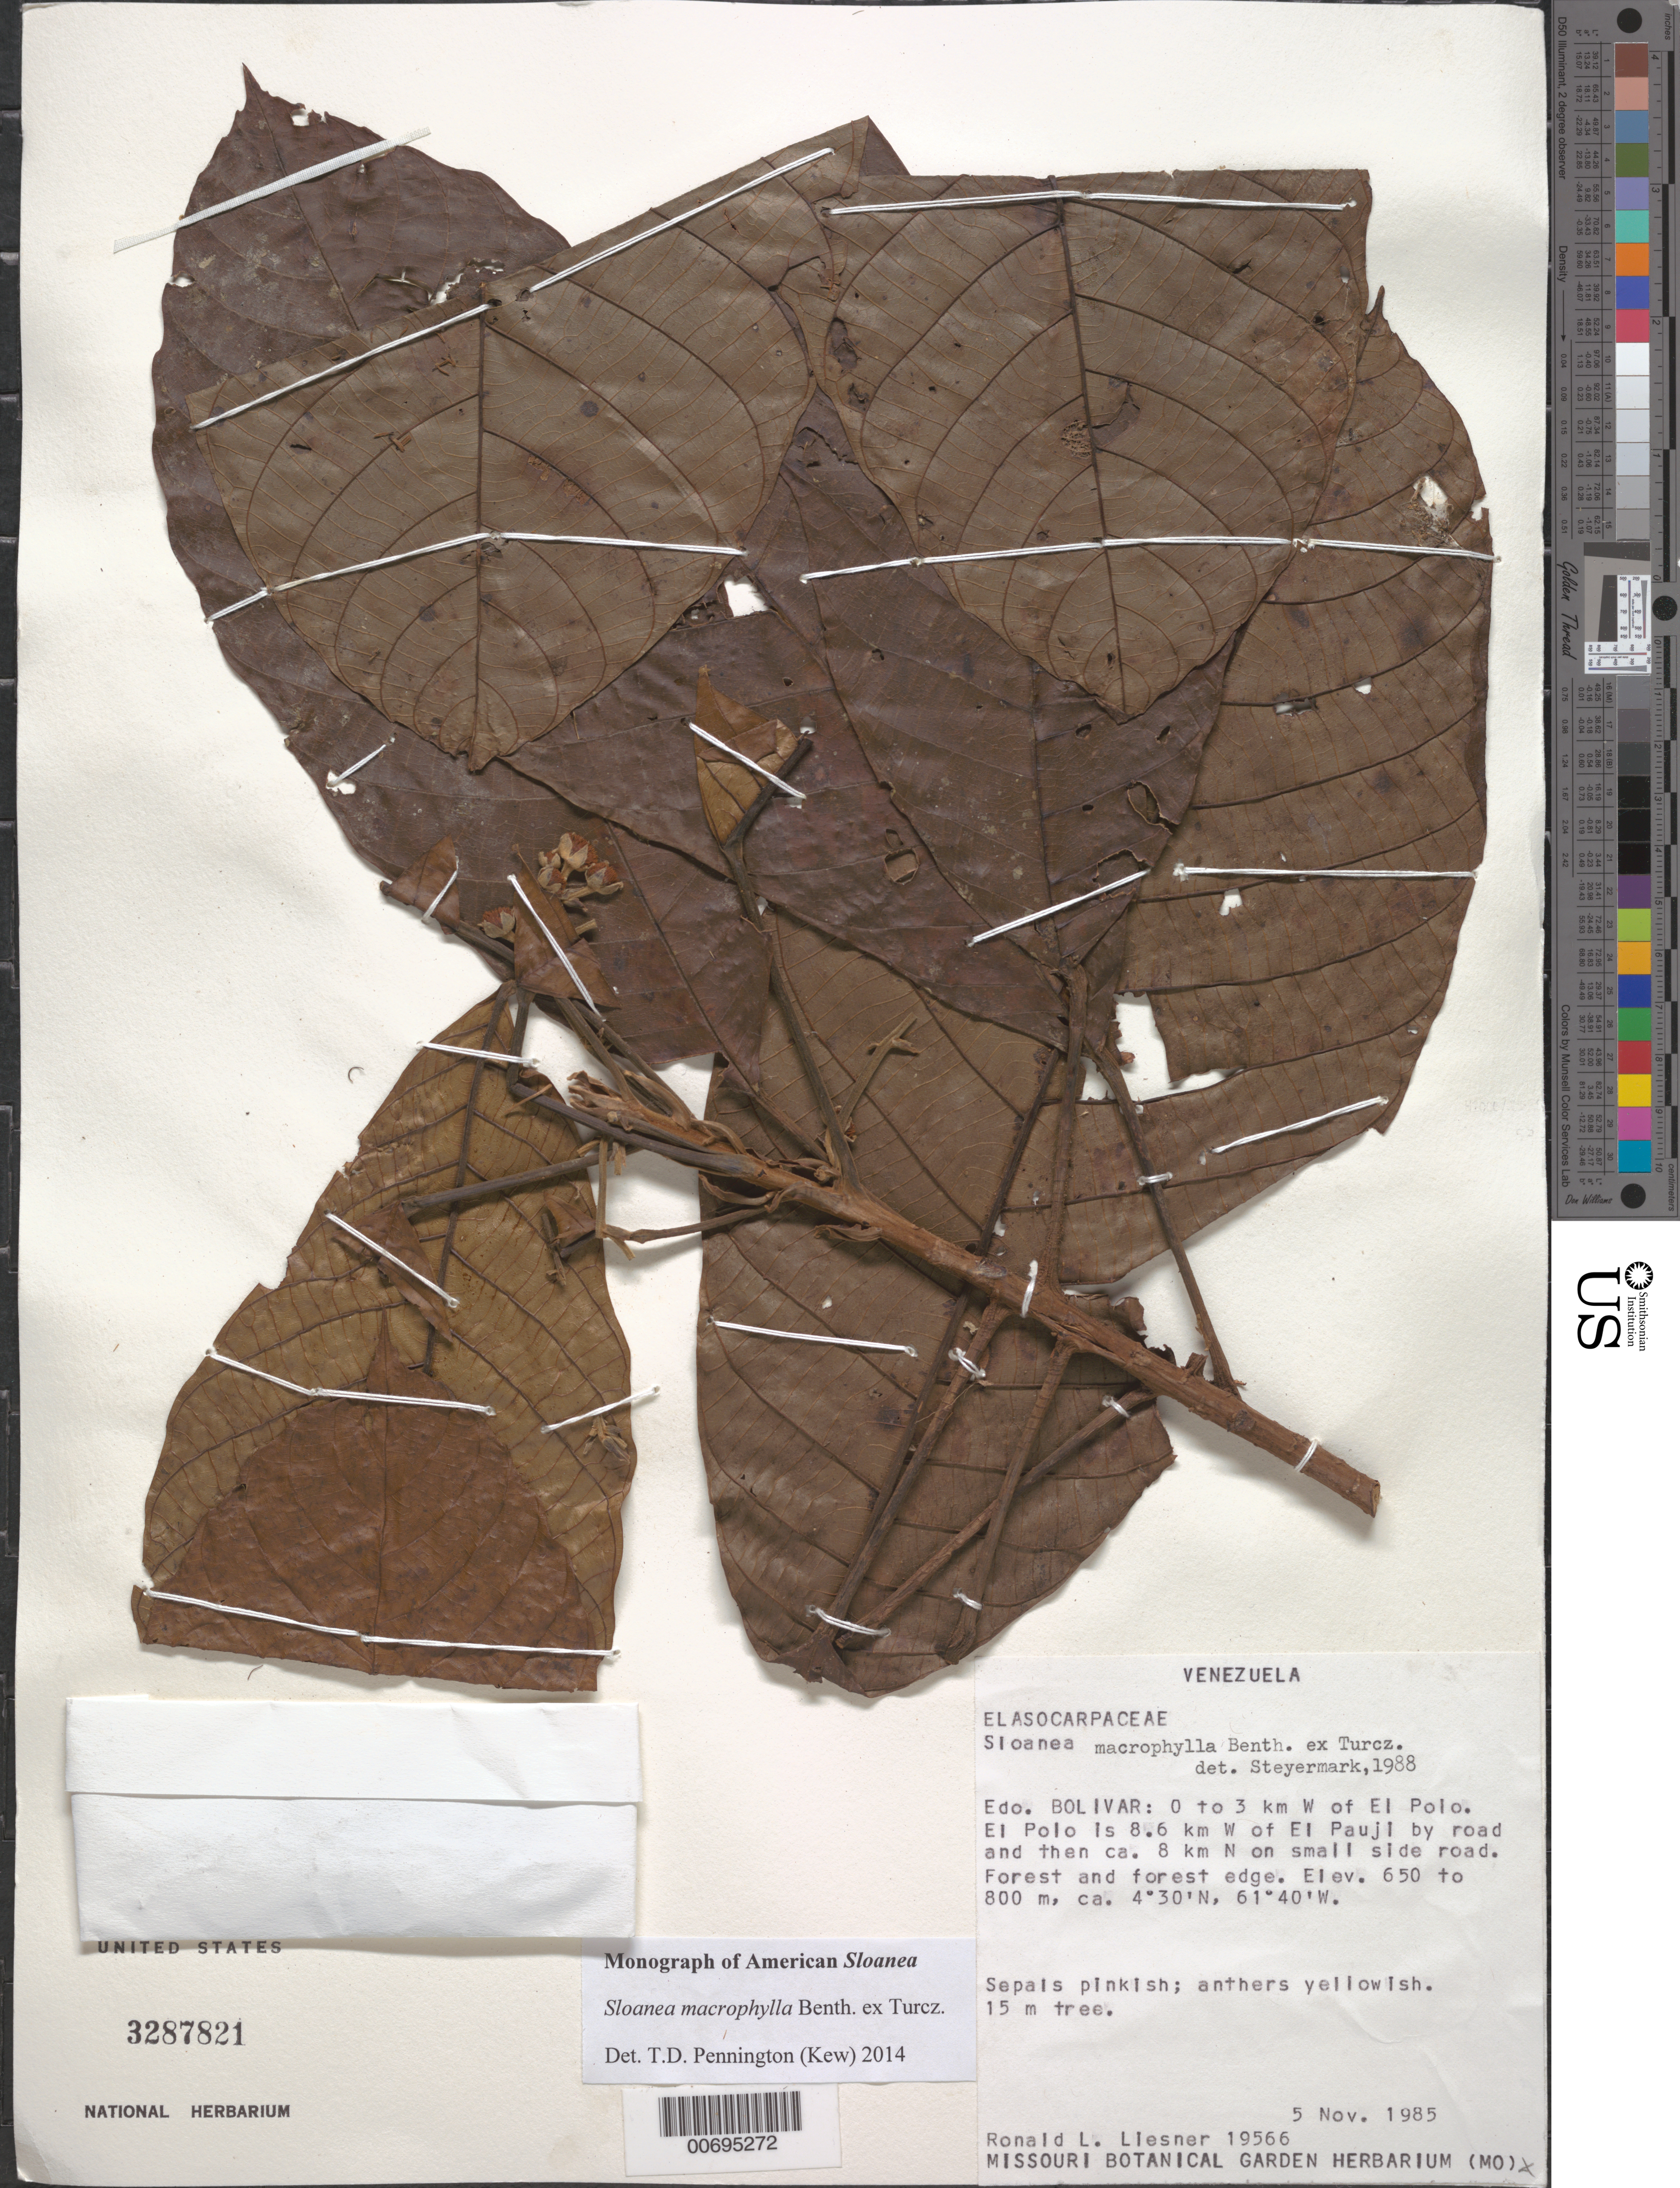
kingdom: Plantae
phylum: Tracheophyta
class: Magnoliopsida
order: Oxalidales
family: Elaeocarpaceae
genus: Sloanea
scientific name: Sloanea macrophylla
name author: Benth. ex Turcz.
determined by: Steyermark, Julian A., (VEN)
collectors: R. L. Liesner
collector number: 19566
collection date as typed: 5-Nov-85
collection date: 1985-11-05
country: Venezuela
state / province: Bolívar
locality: El Polo, 0-3 km W of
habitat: Forest and forest edge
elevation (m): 650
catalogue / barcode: US 3287821